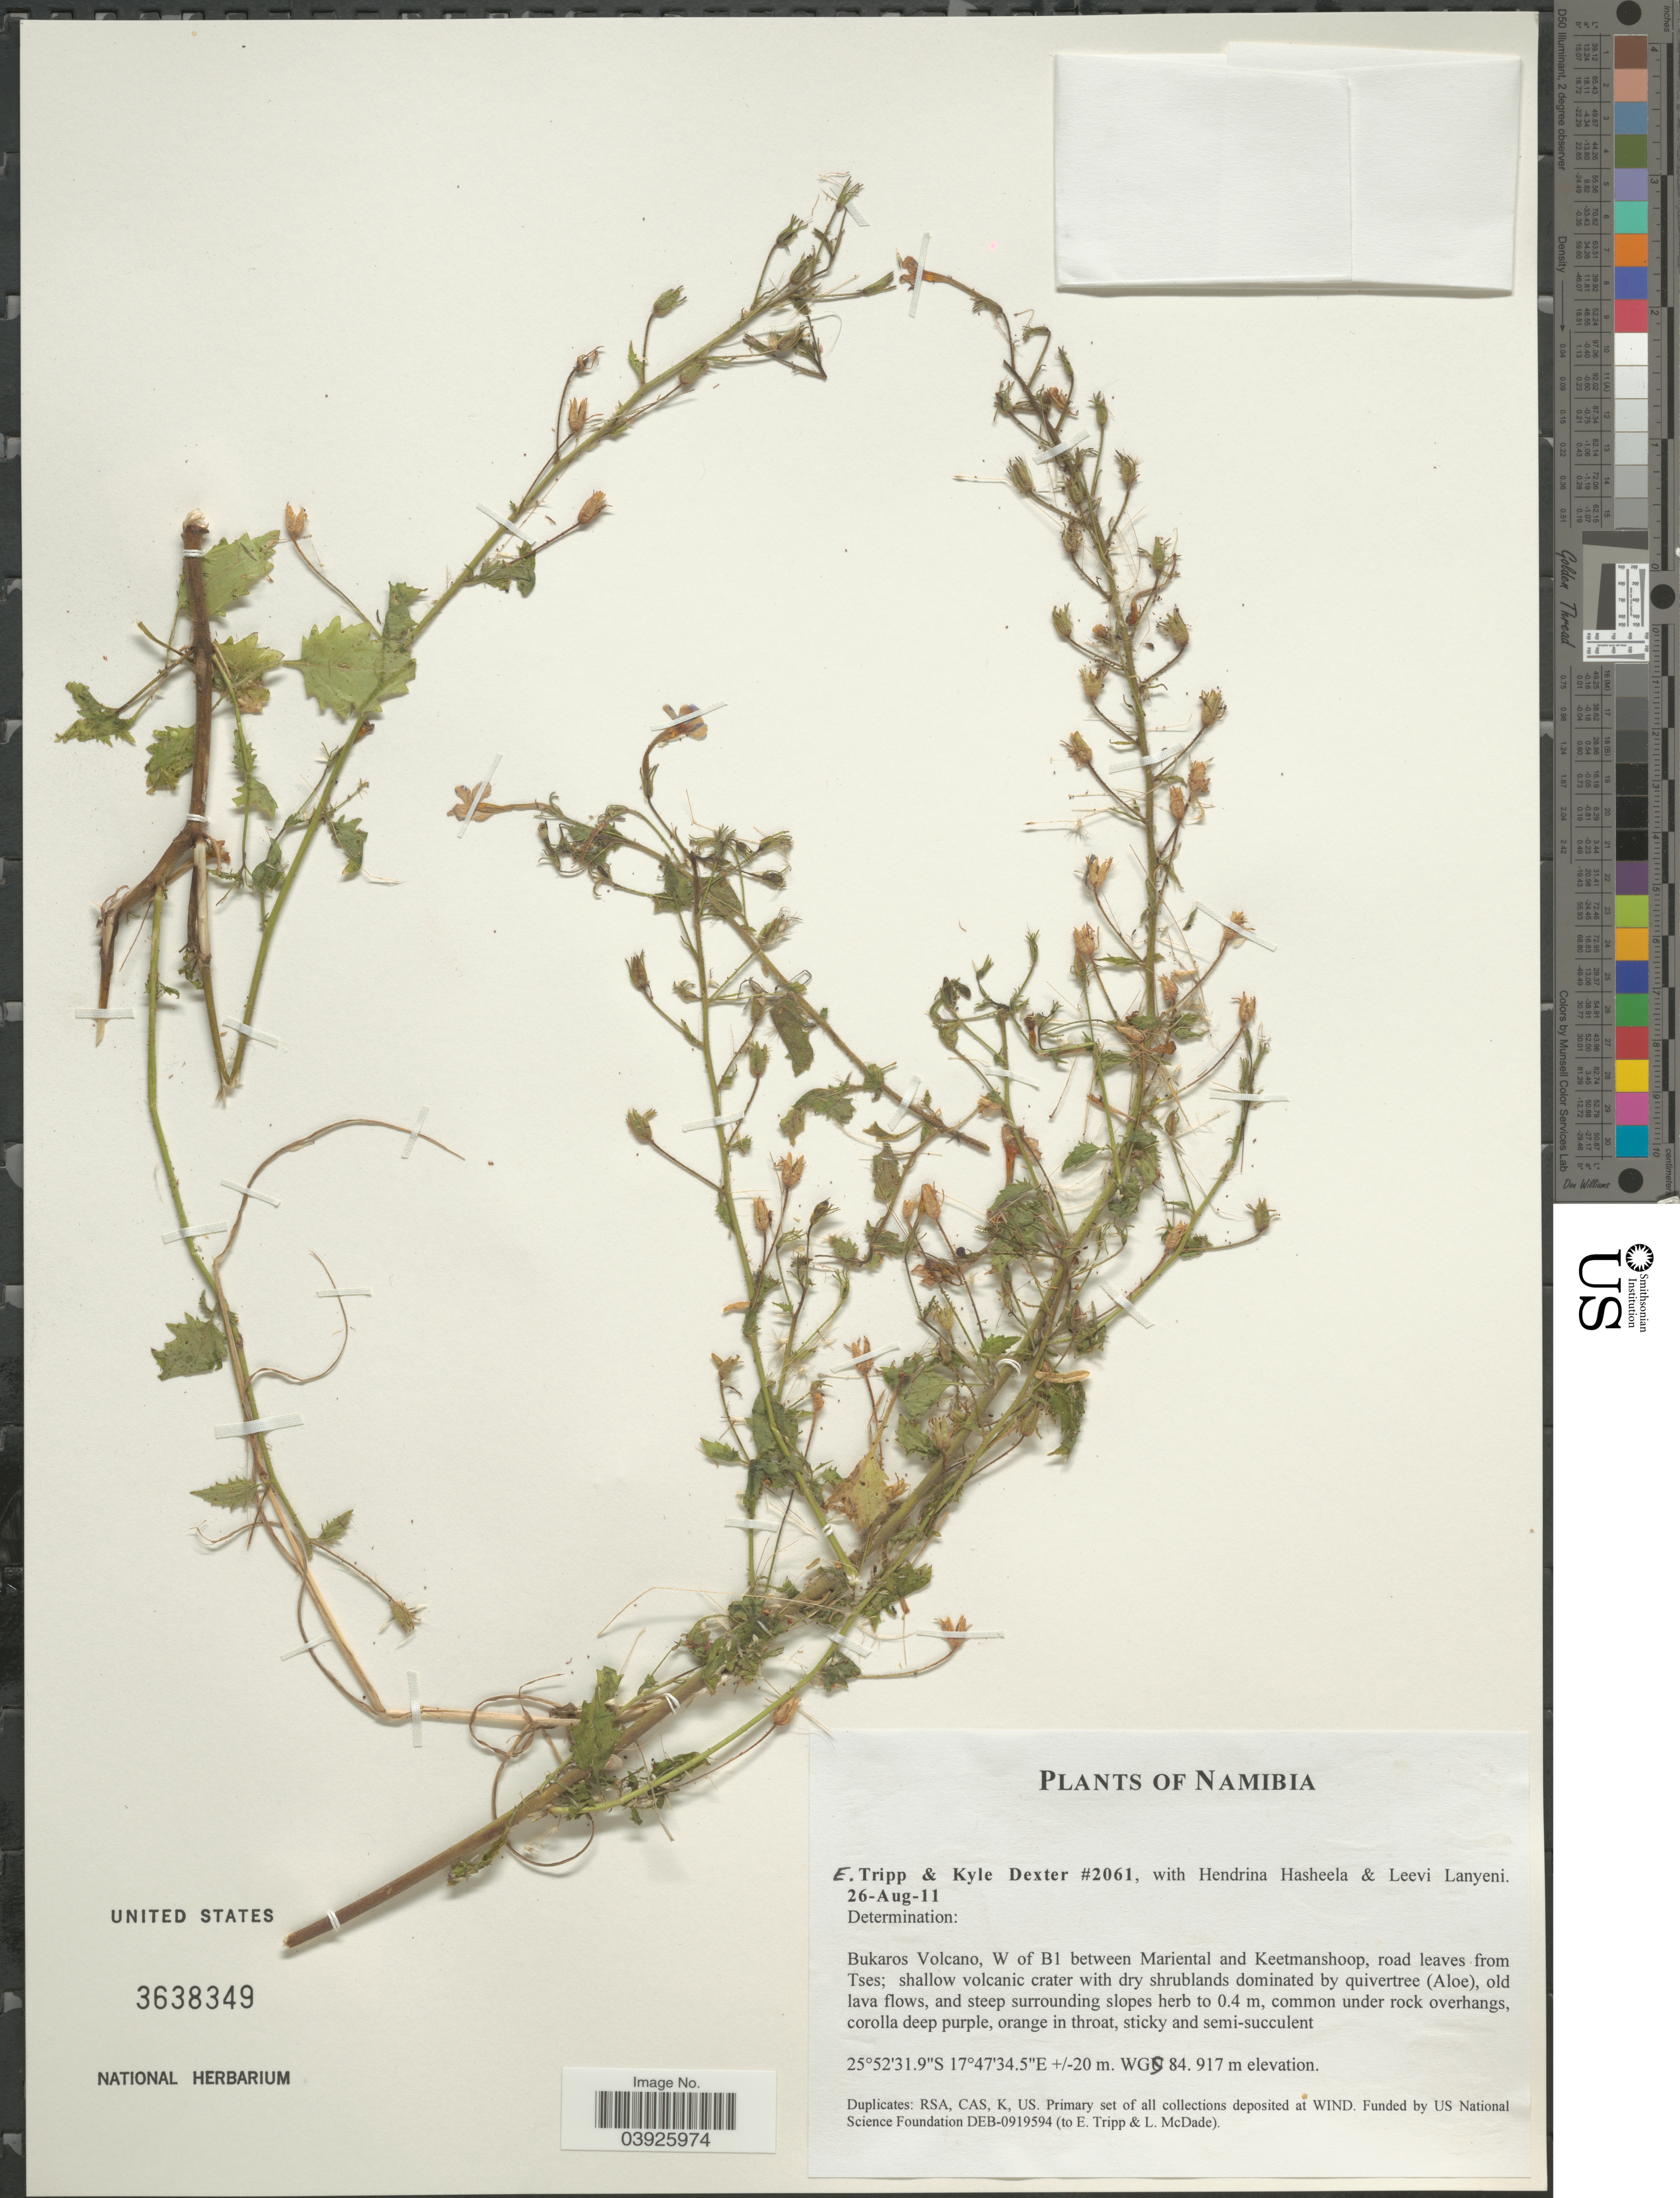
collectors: E. Tripp, K. Dexter, H. Hasheela & L. Lanyeni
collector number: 2061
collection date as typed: Transcribed d/m/y: 26/8/11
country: Namibia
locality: Bukaros Volcano, W of B1 between Mariental and Keetmanshoop, road leaves from Tses. WGS 84.917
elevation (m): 20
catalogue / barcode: US 3638349